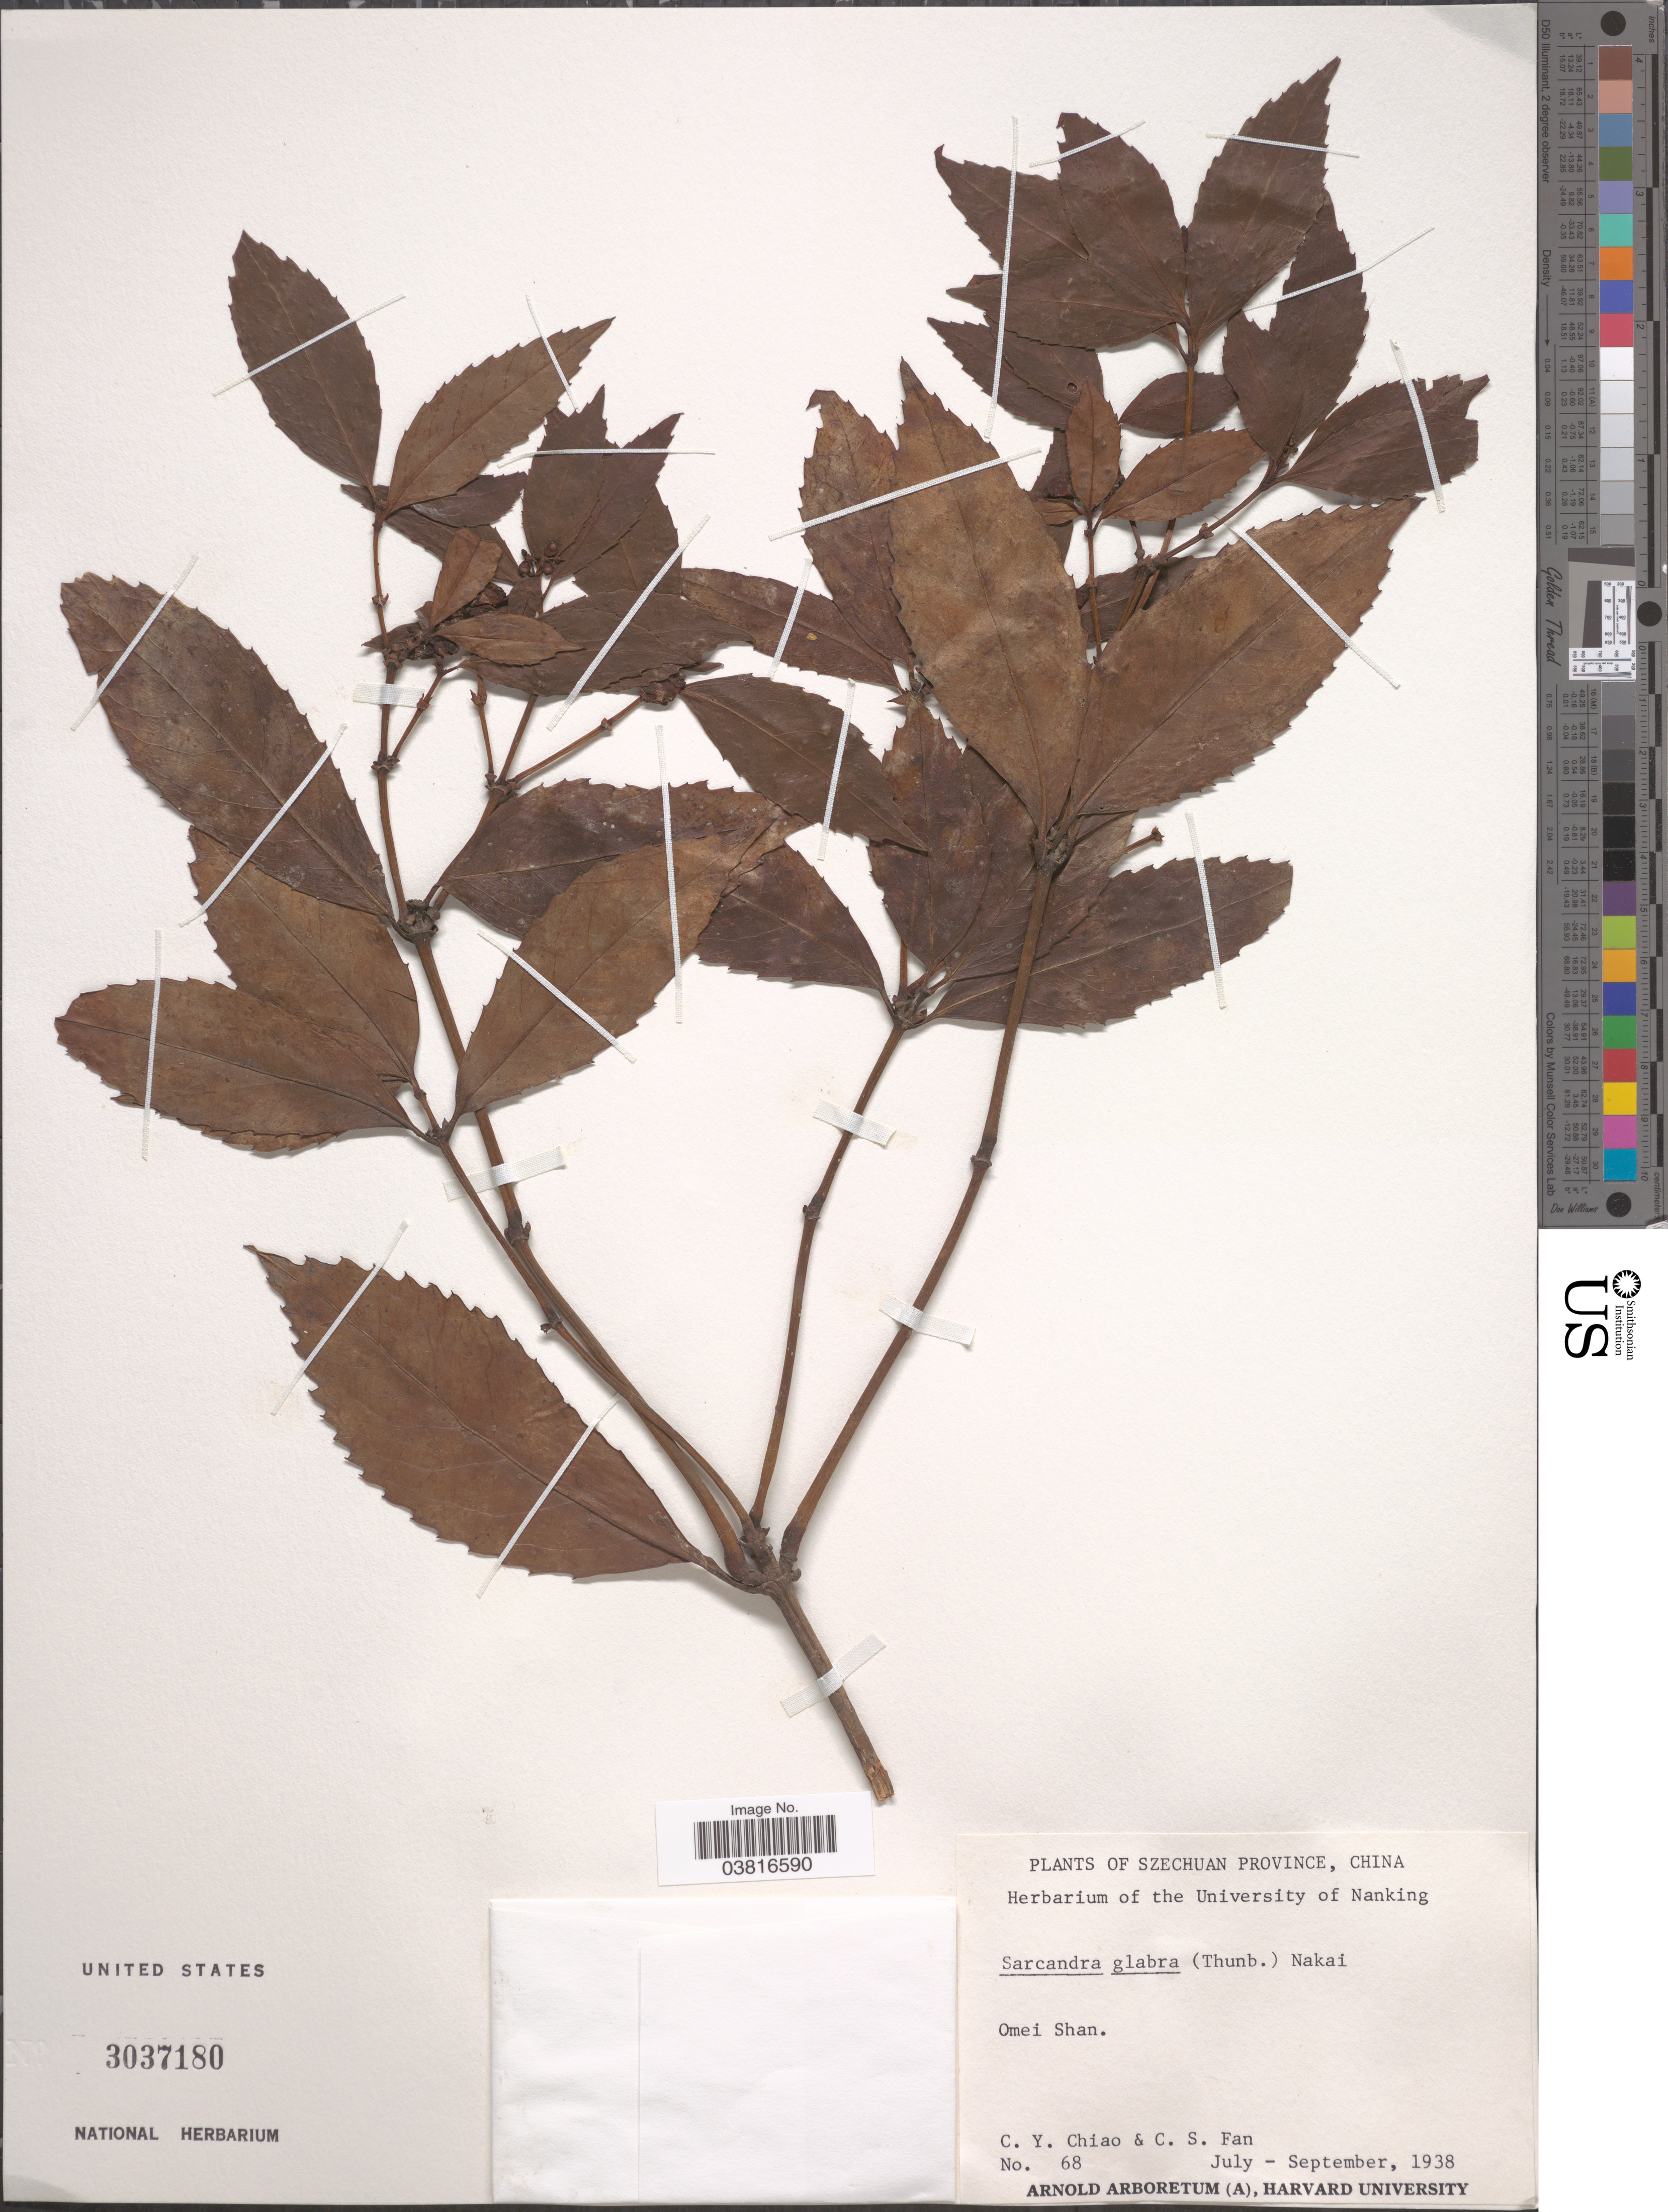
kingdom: Plantae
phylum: Tracheophyta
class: Magnoliopsida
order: Chloranthales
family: Chloranthaceae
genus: Sarcandra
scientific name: Sarcandra glabra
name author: (Thunb.) Nakai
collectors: C. Y. Chiao & C. S. Fan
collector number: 68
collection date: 1938-07/1938-09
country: China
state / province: Sichuan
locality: Szechuan Province. Omei Shan.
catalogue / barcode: US 3037180